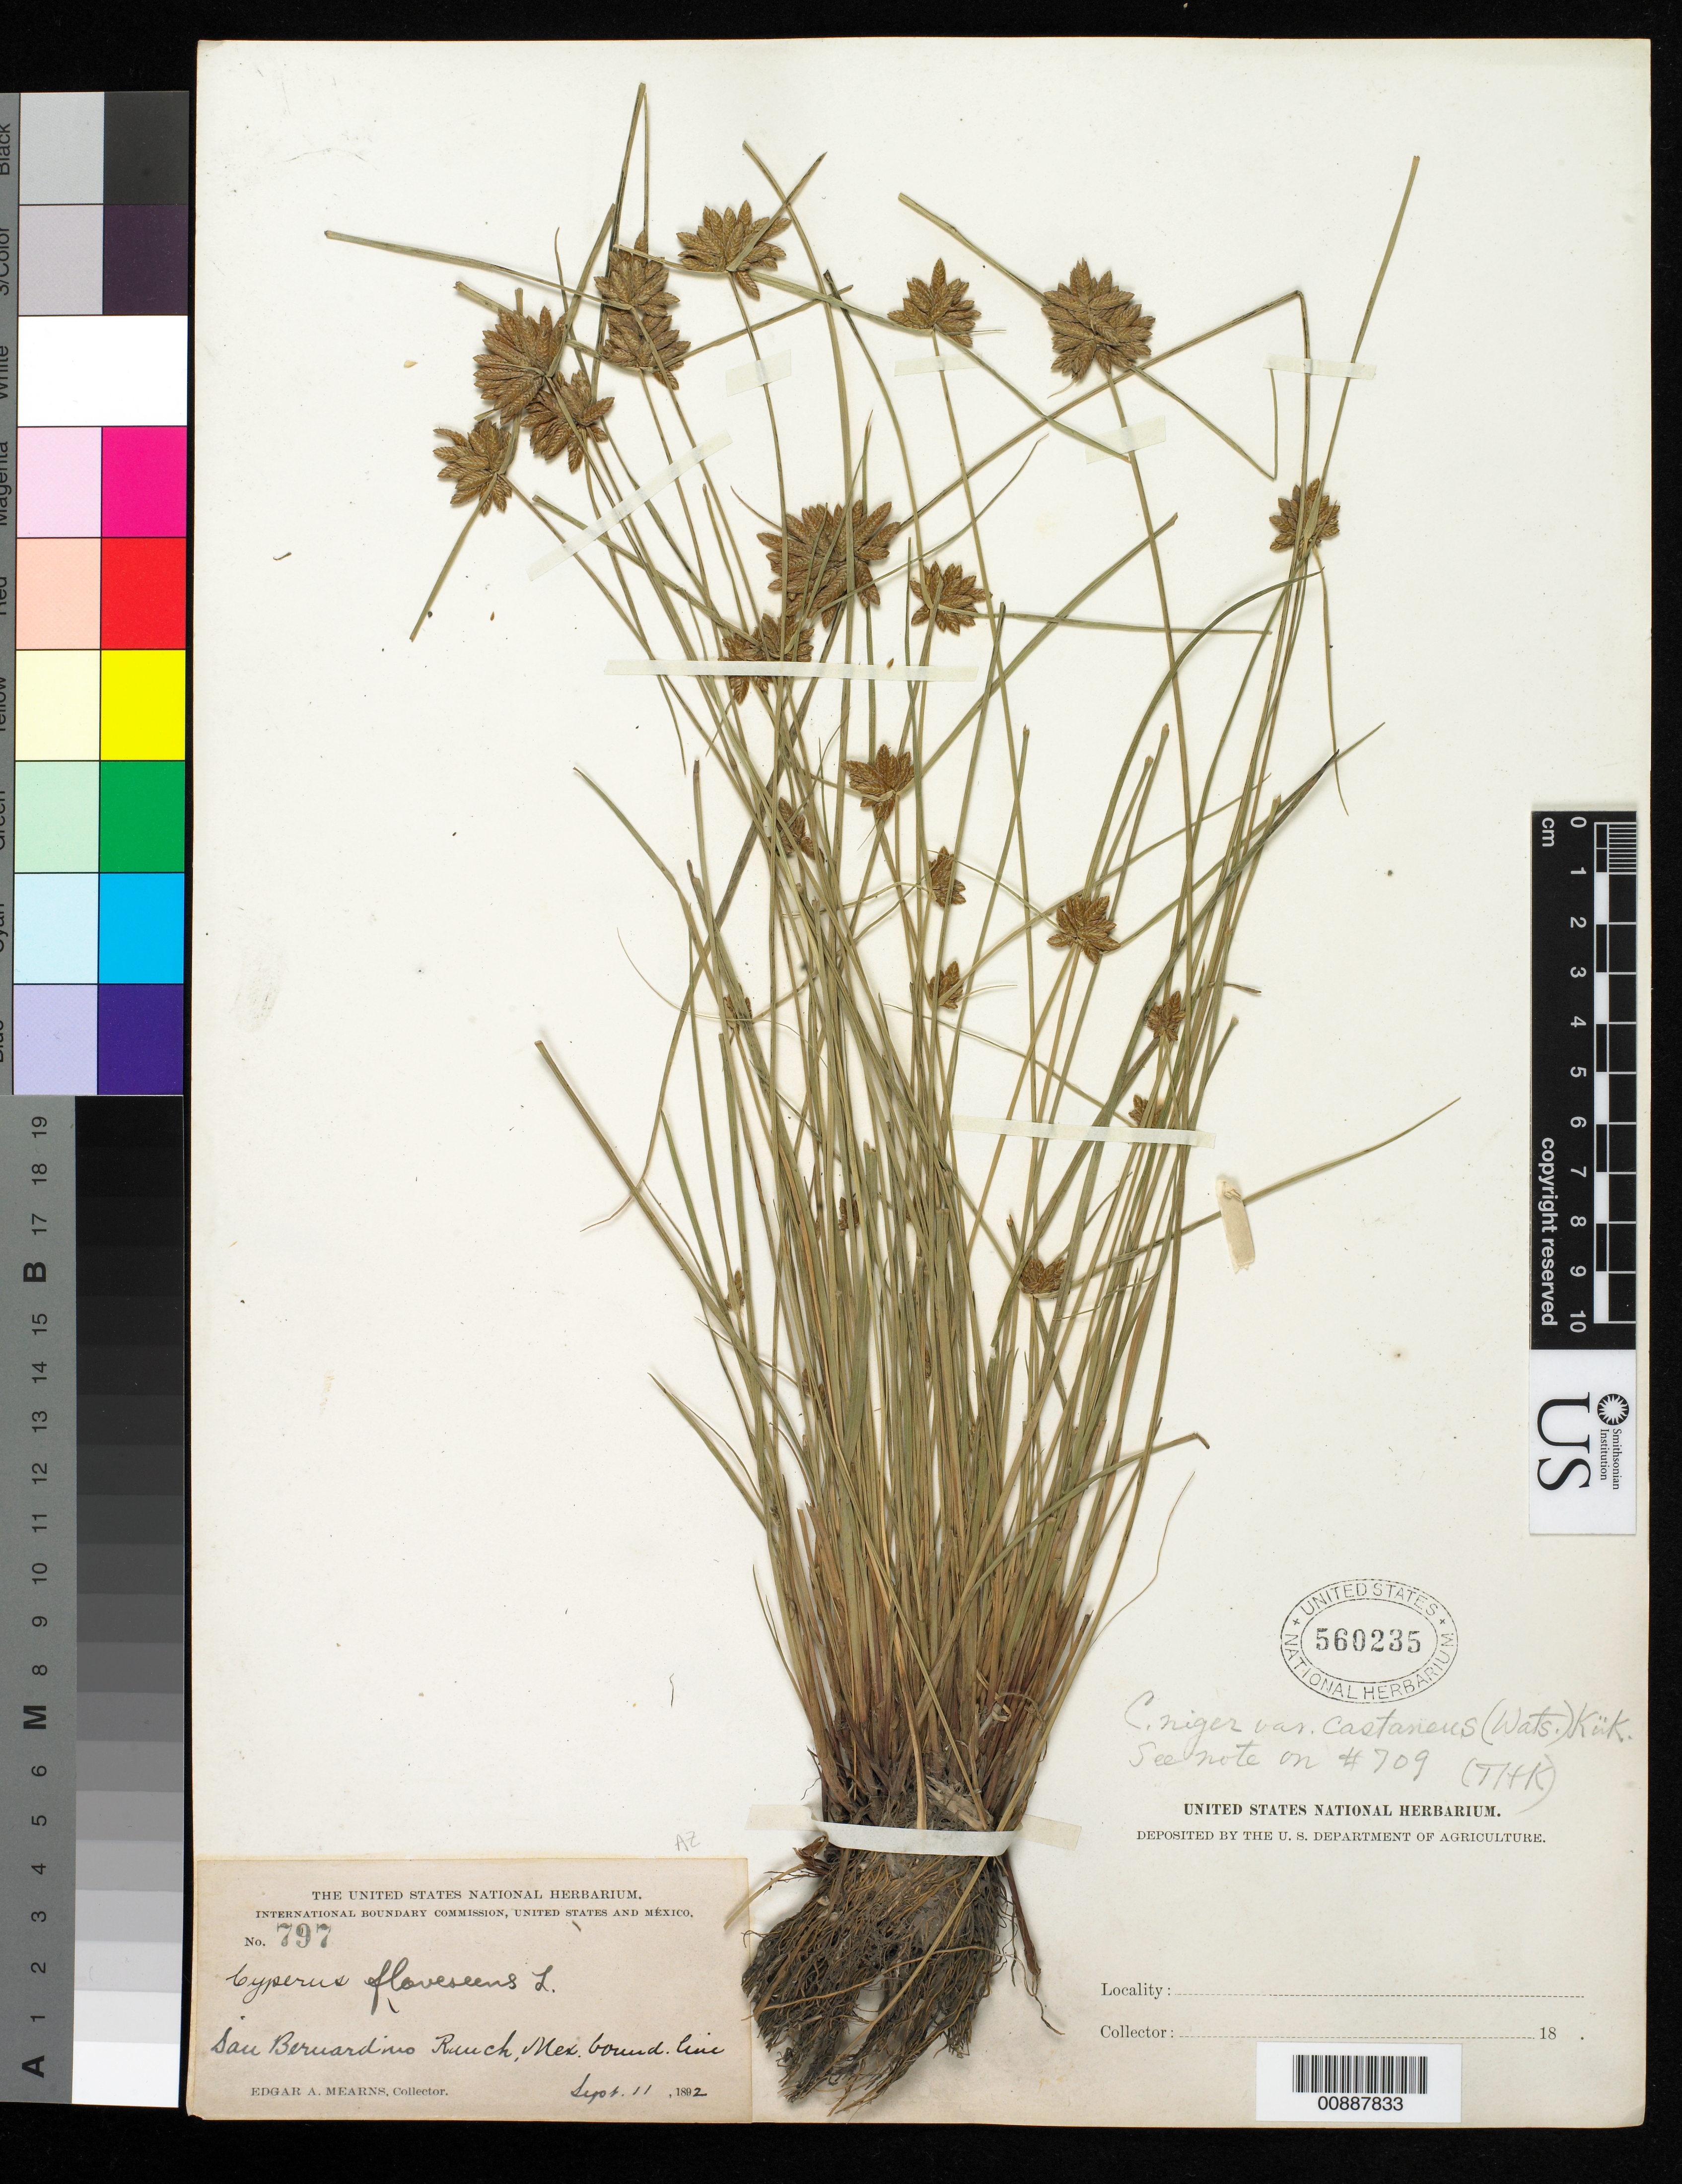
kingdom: Plantae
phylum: Tracheophyta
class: Liliopsida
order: Poales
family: Cyperaceae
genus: Cyperus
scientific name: Cyperus niger var. castaneus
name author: (S. Watson) Kük.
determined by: Kearney, T. H.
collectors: E. A. Mearns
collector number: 797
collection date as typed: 11 Sep 1892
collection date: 1892-09-11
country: United States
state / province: Arizona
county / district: Cochise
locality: San Bernardino Ranch, Mexican Boundary Line.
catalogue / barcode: US 560235